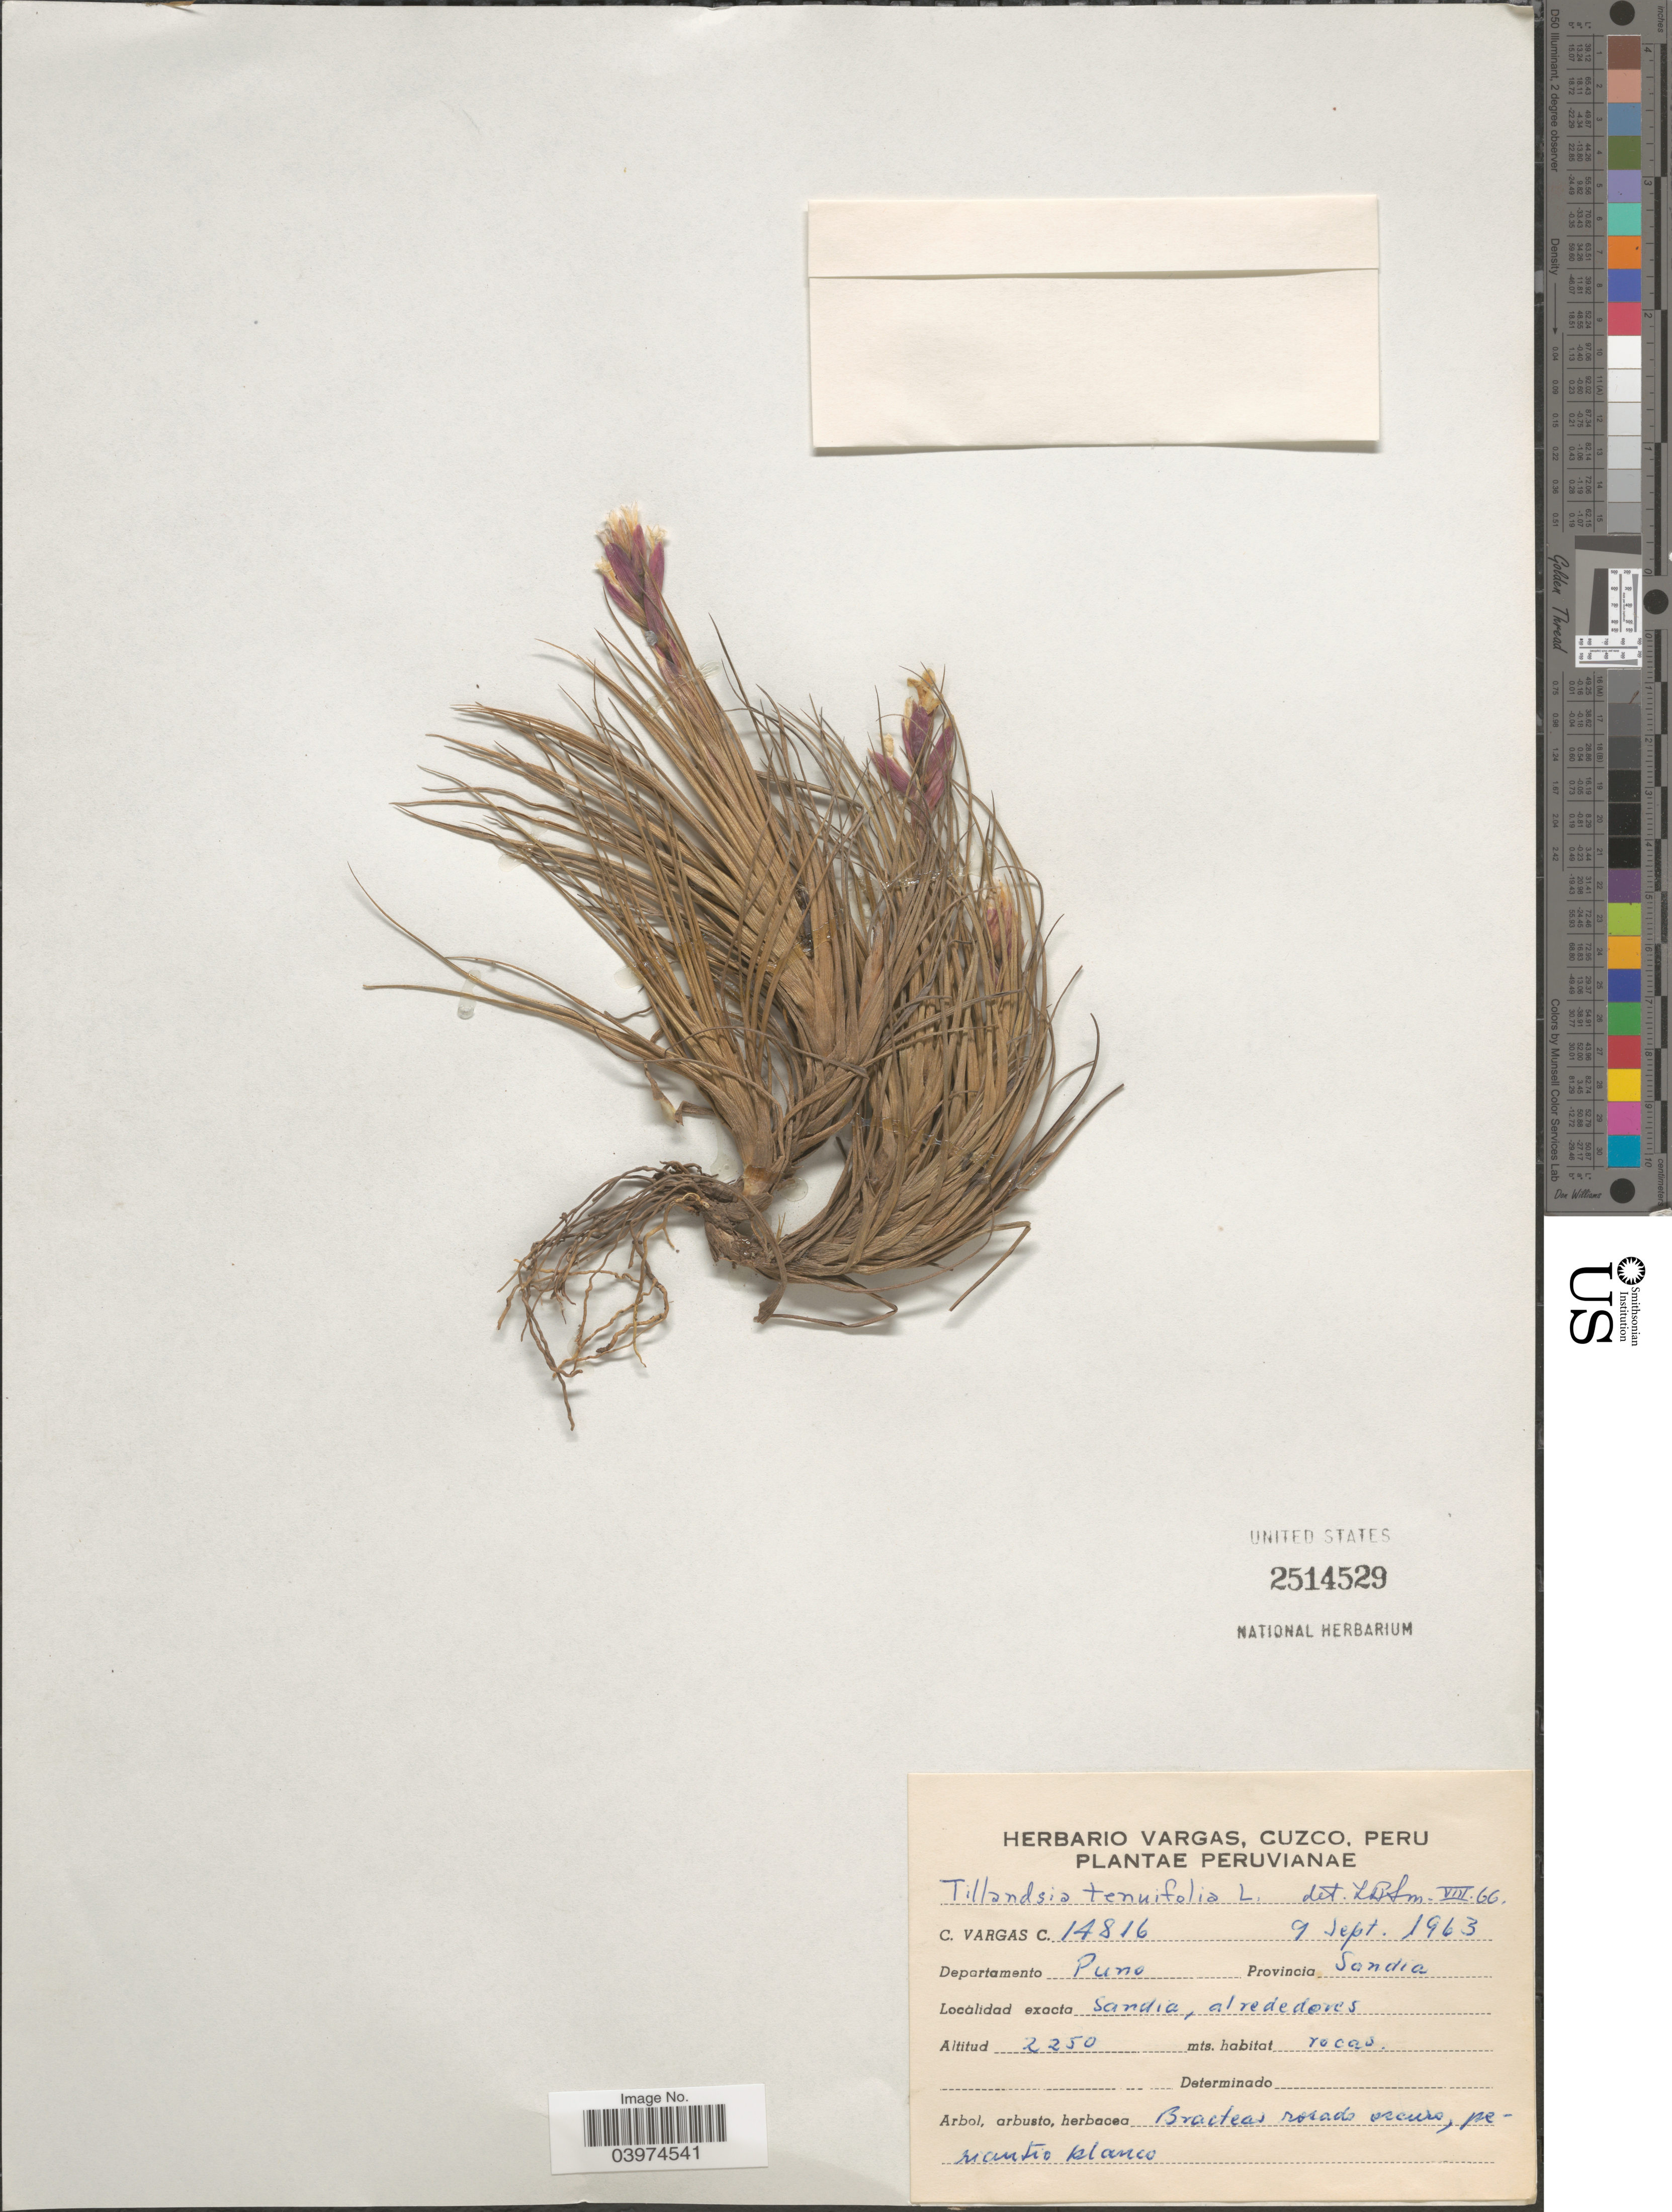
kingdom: Plantae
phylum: Tracheophyta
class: Liliopsida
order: Poales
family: Bromeliaceae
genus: Tillandsia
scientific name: Tillandsia tenuifolia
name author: L.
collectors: C. Vargas Calderón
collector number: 14816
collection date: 1963-09-09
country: Peru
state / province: Puno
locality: Departamento Puno. Provincia Sandia. Sandia, alrededores.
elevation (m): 2250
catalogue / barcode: US 2514529